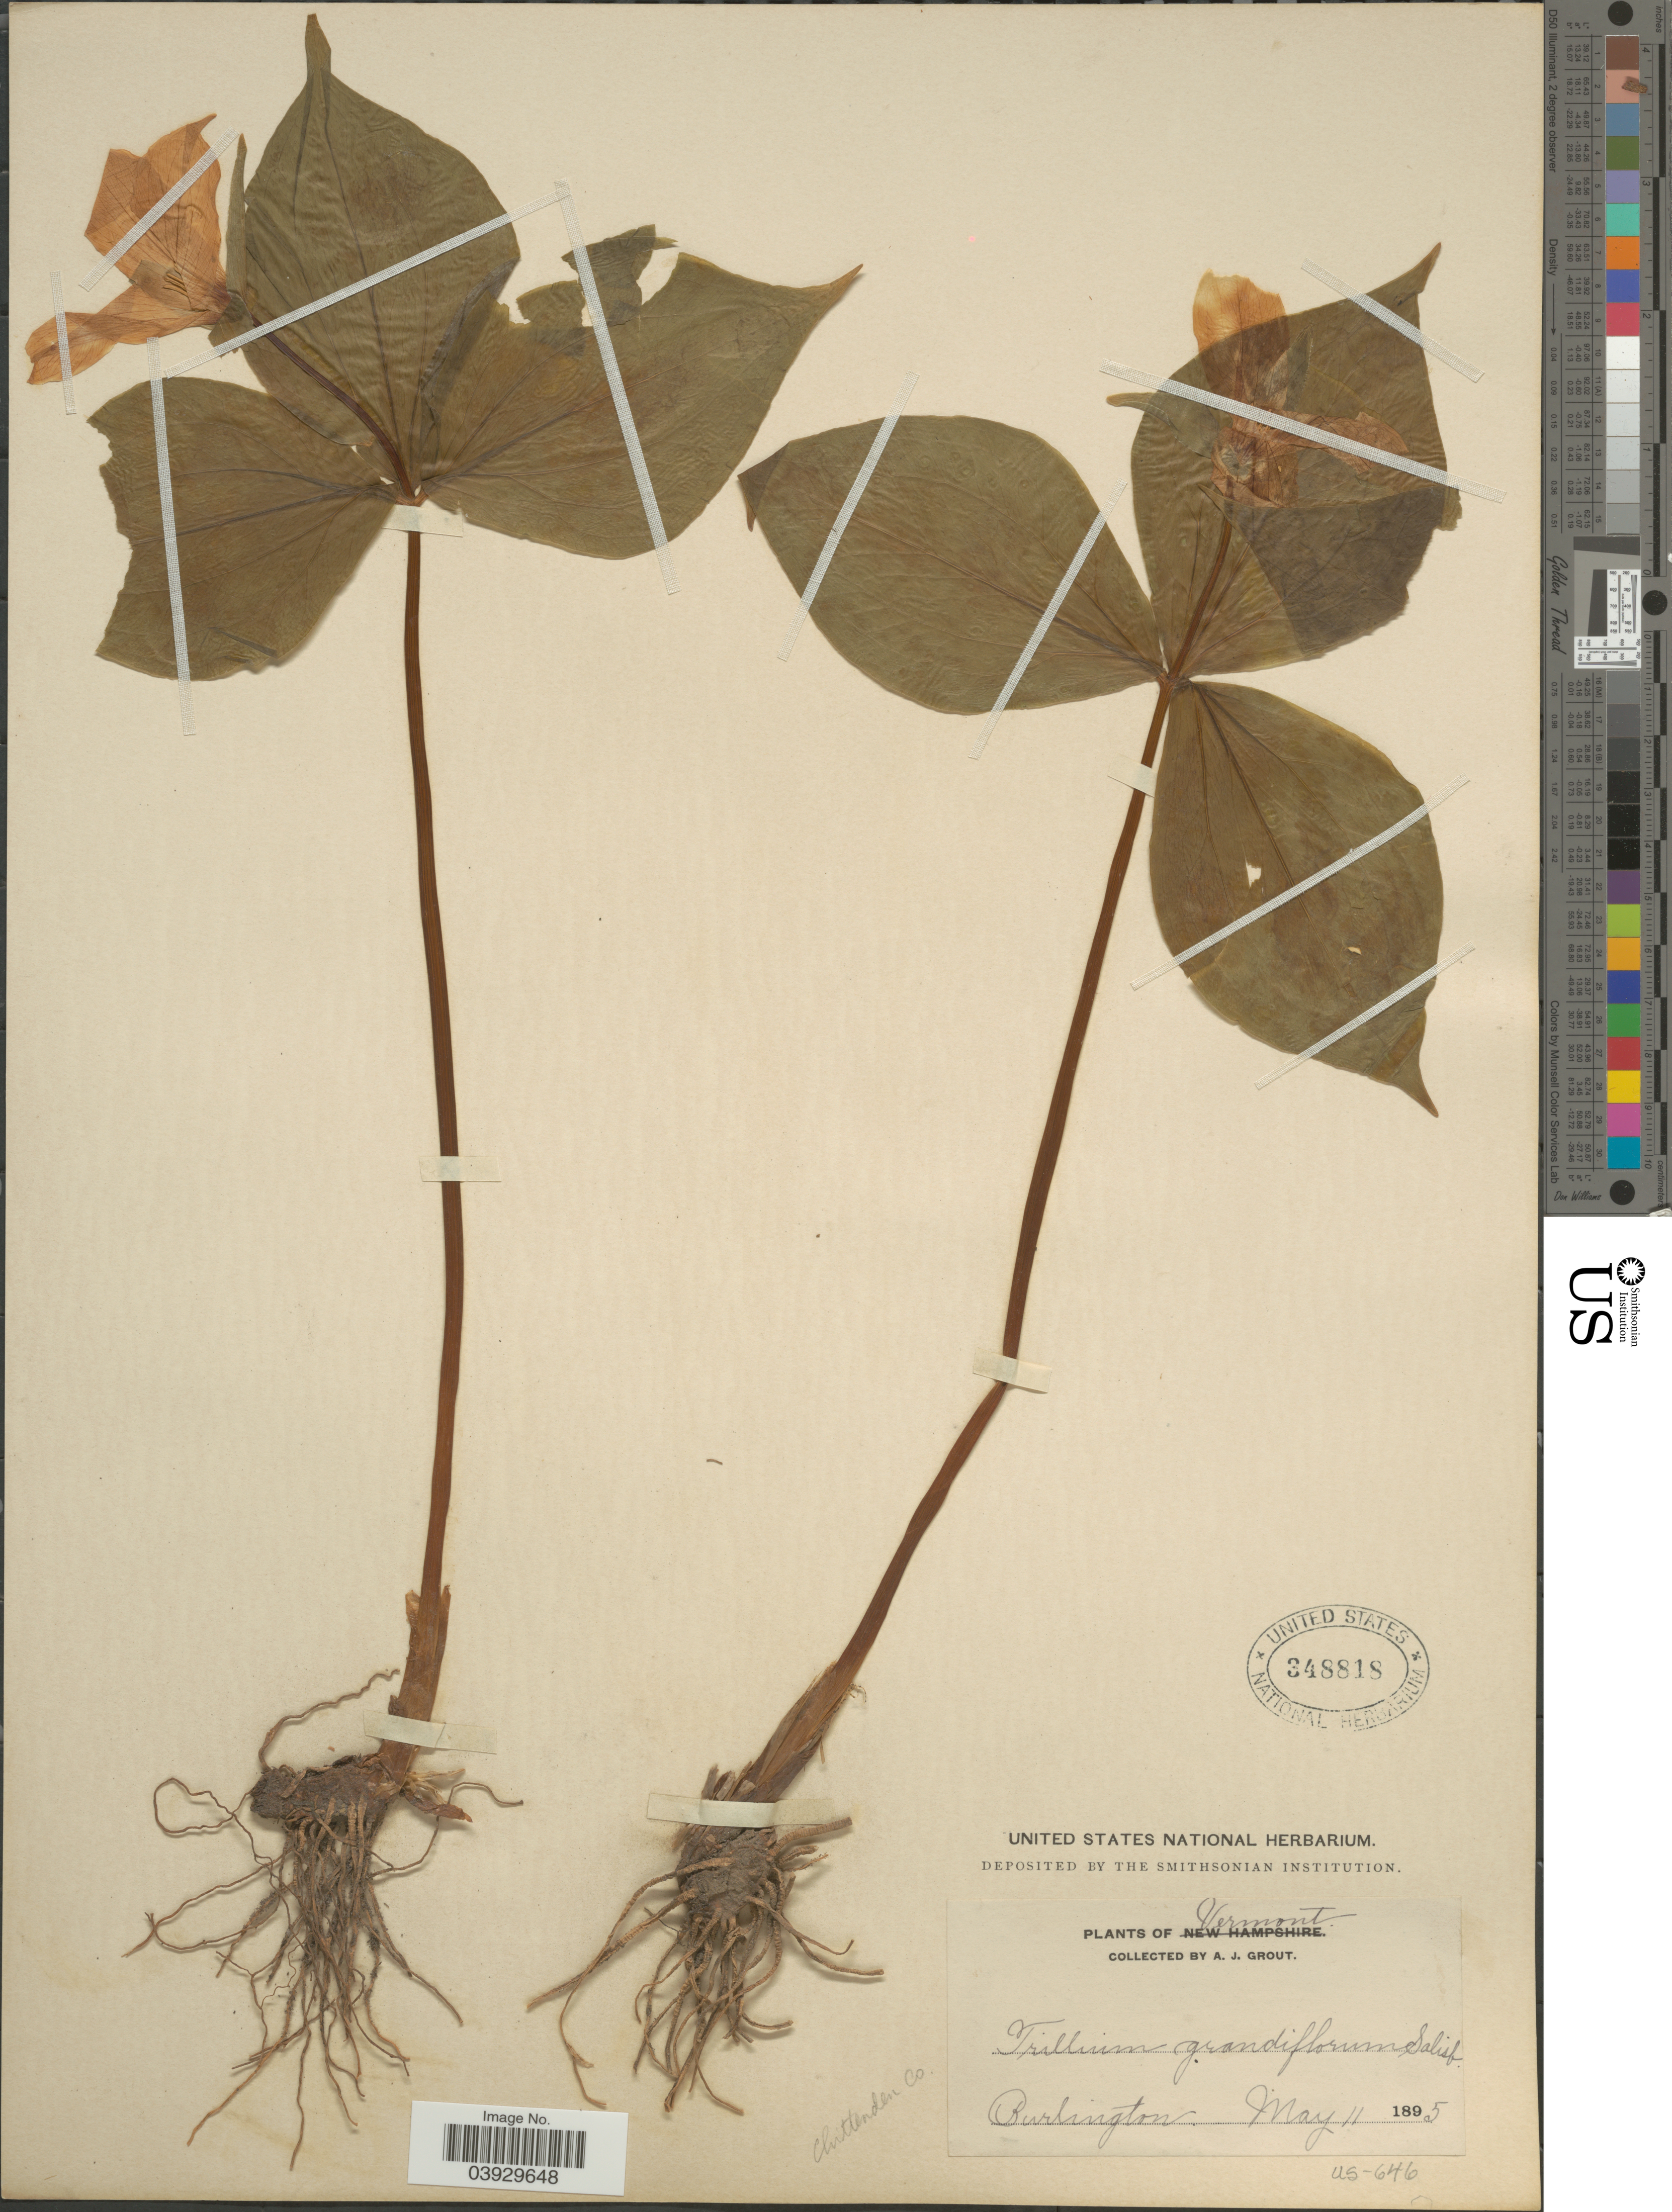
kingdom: Plantae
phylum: Tracheophyta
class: Liliopsida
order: Liliales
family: Melanthiaceae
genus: Trillium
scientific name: Trillium grandiflorum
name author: (Michx.) Salisb.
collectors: A. J. Grout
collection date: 1895-05-11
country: United States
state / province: Vermont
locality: Chittenden Co. Burlington.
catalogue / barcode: US 348818